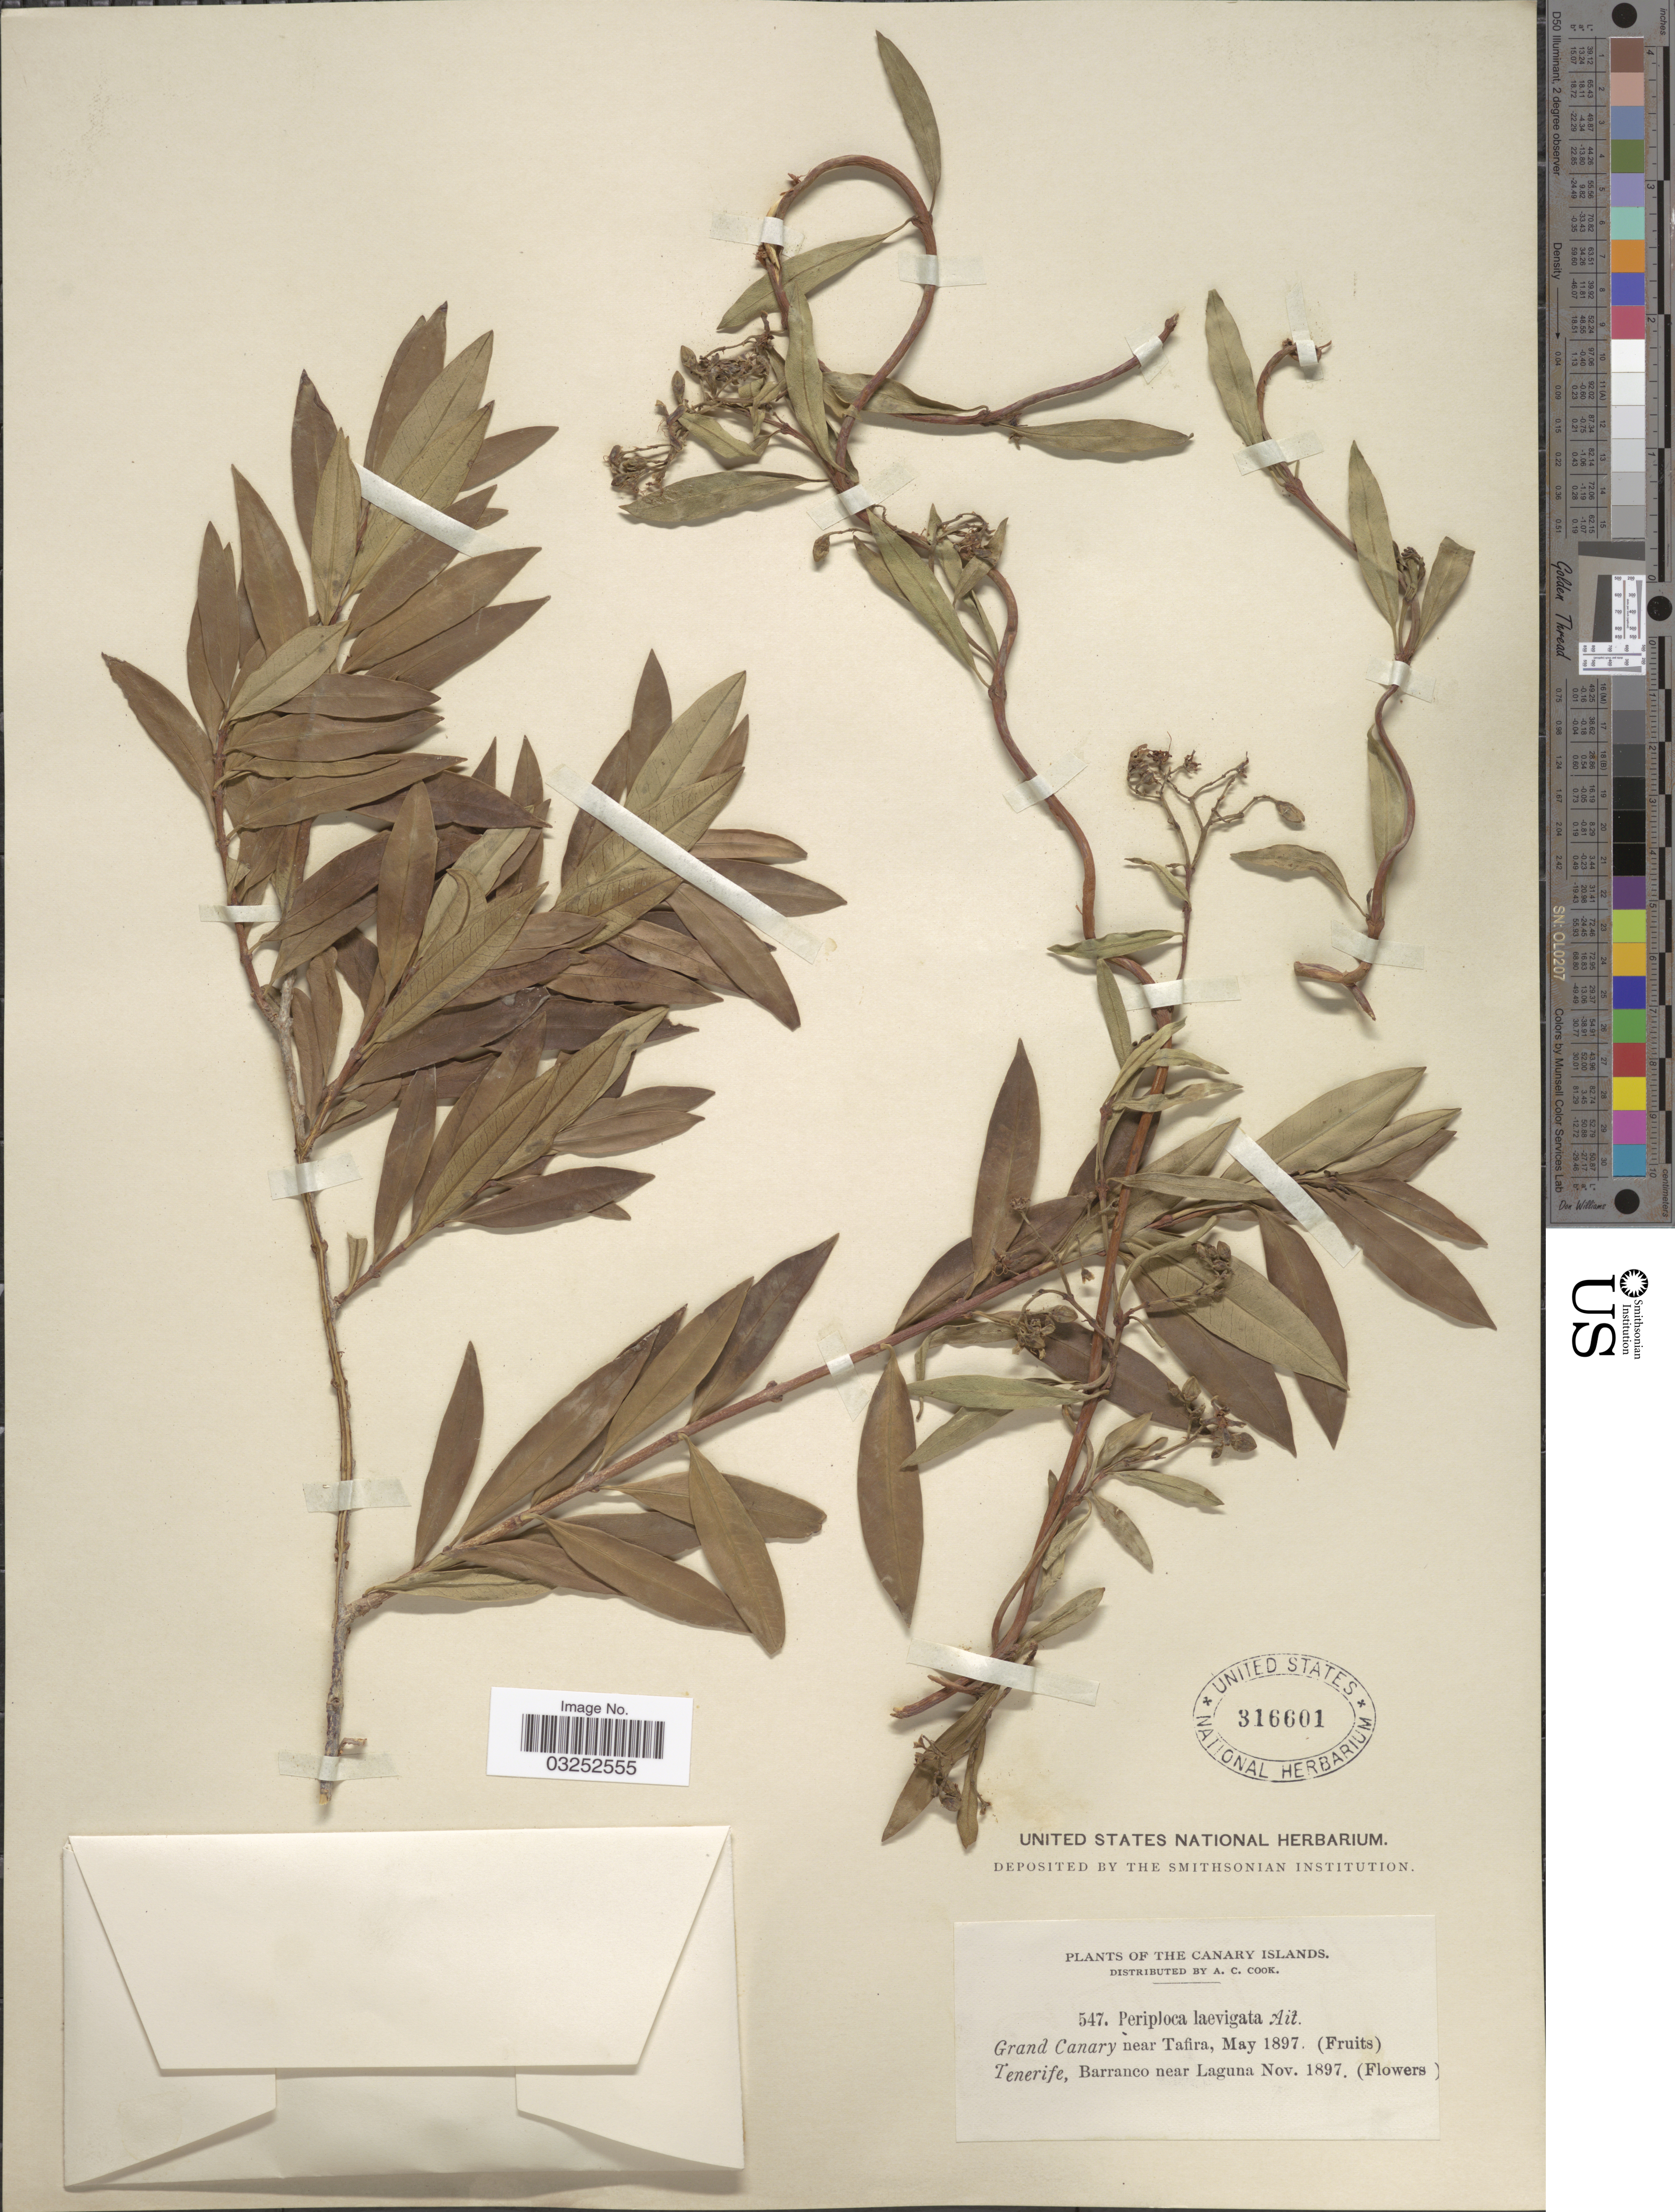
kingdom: Plantae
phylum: Tracheophyta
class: Magnoliopsida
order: Gentianales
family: Apocynaceae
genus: Periploca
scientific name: Periploca laevigata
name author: Aiton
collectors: A. Cook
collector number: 547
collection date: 1897-05/1897-11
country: Spain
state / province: Canarias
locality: The Canary Islands. Grand Canary near Tafira. Tenerife, Barranco near Laguna.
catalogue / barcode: US 316601